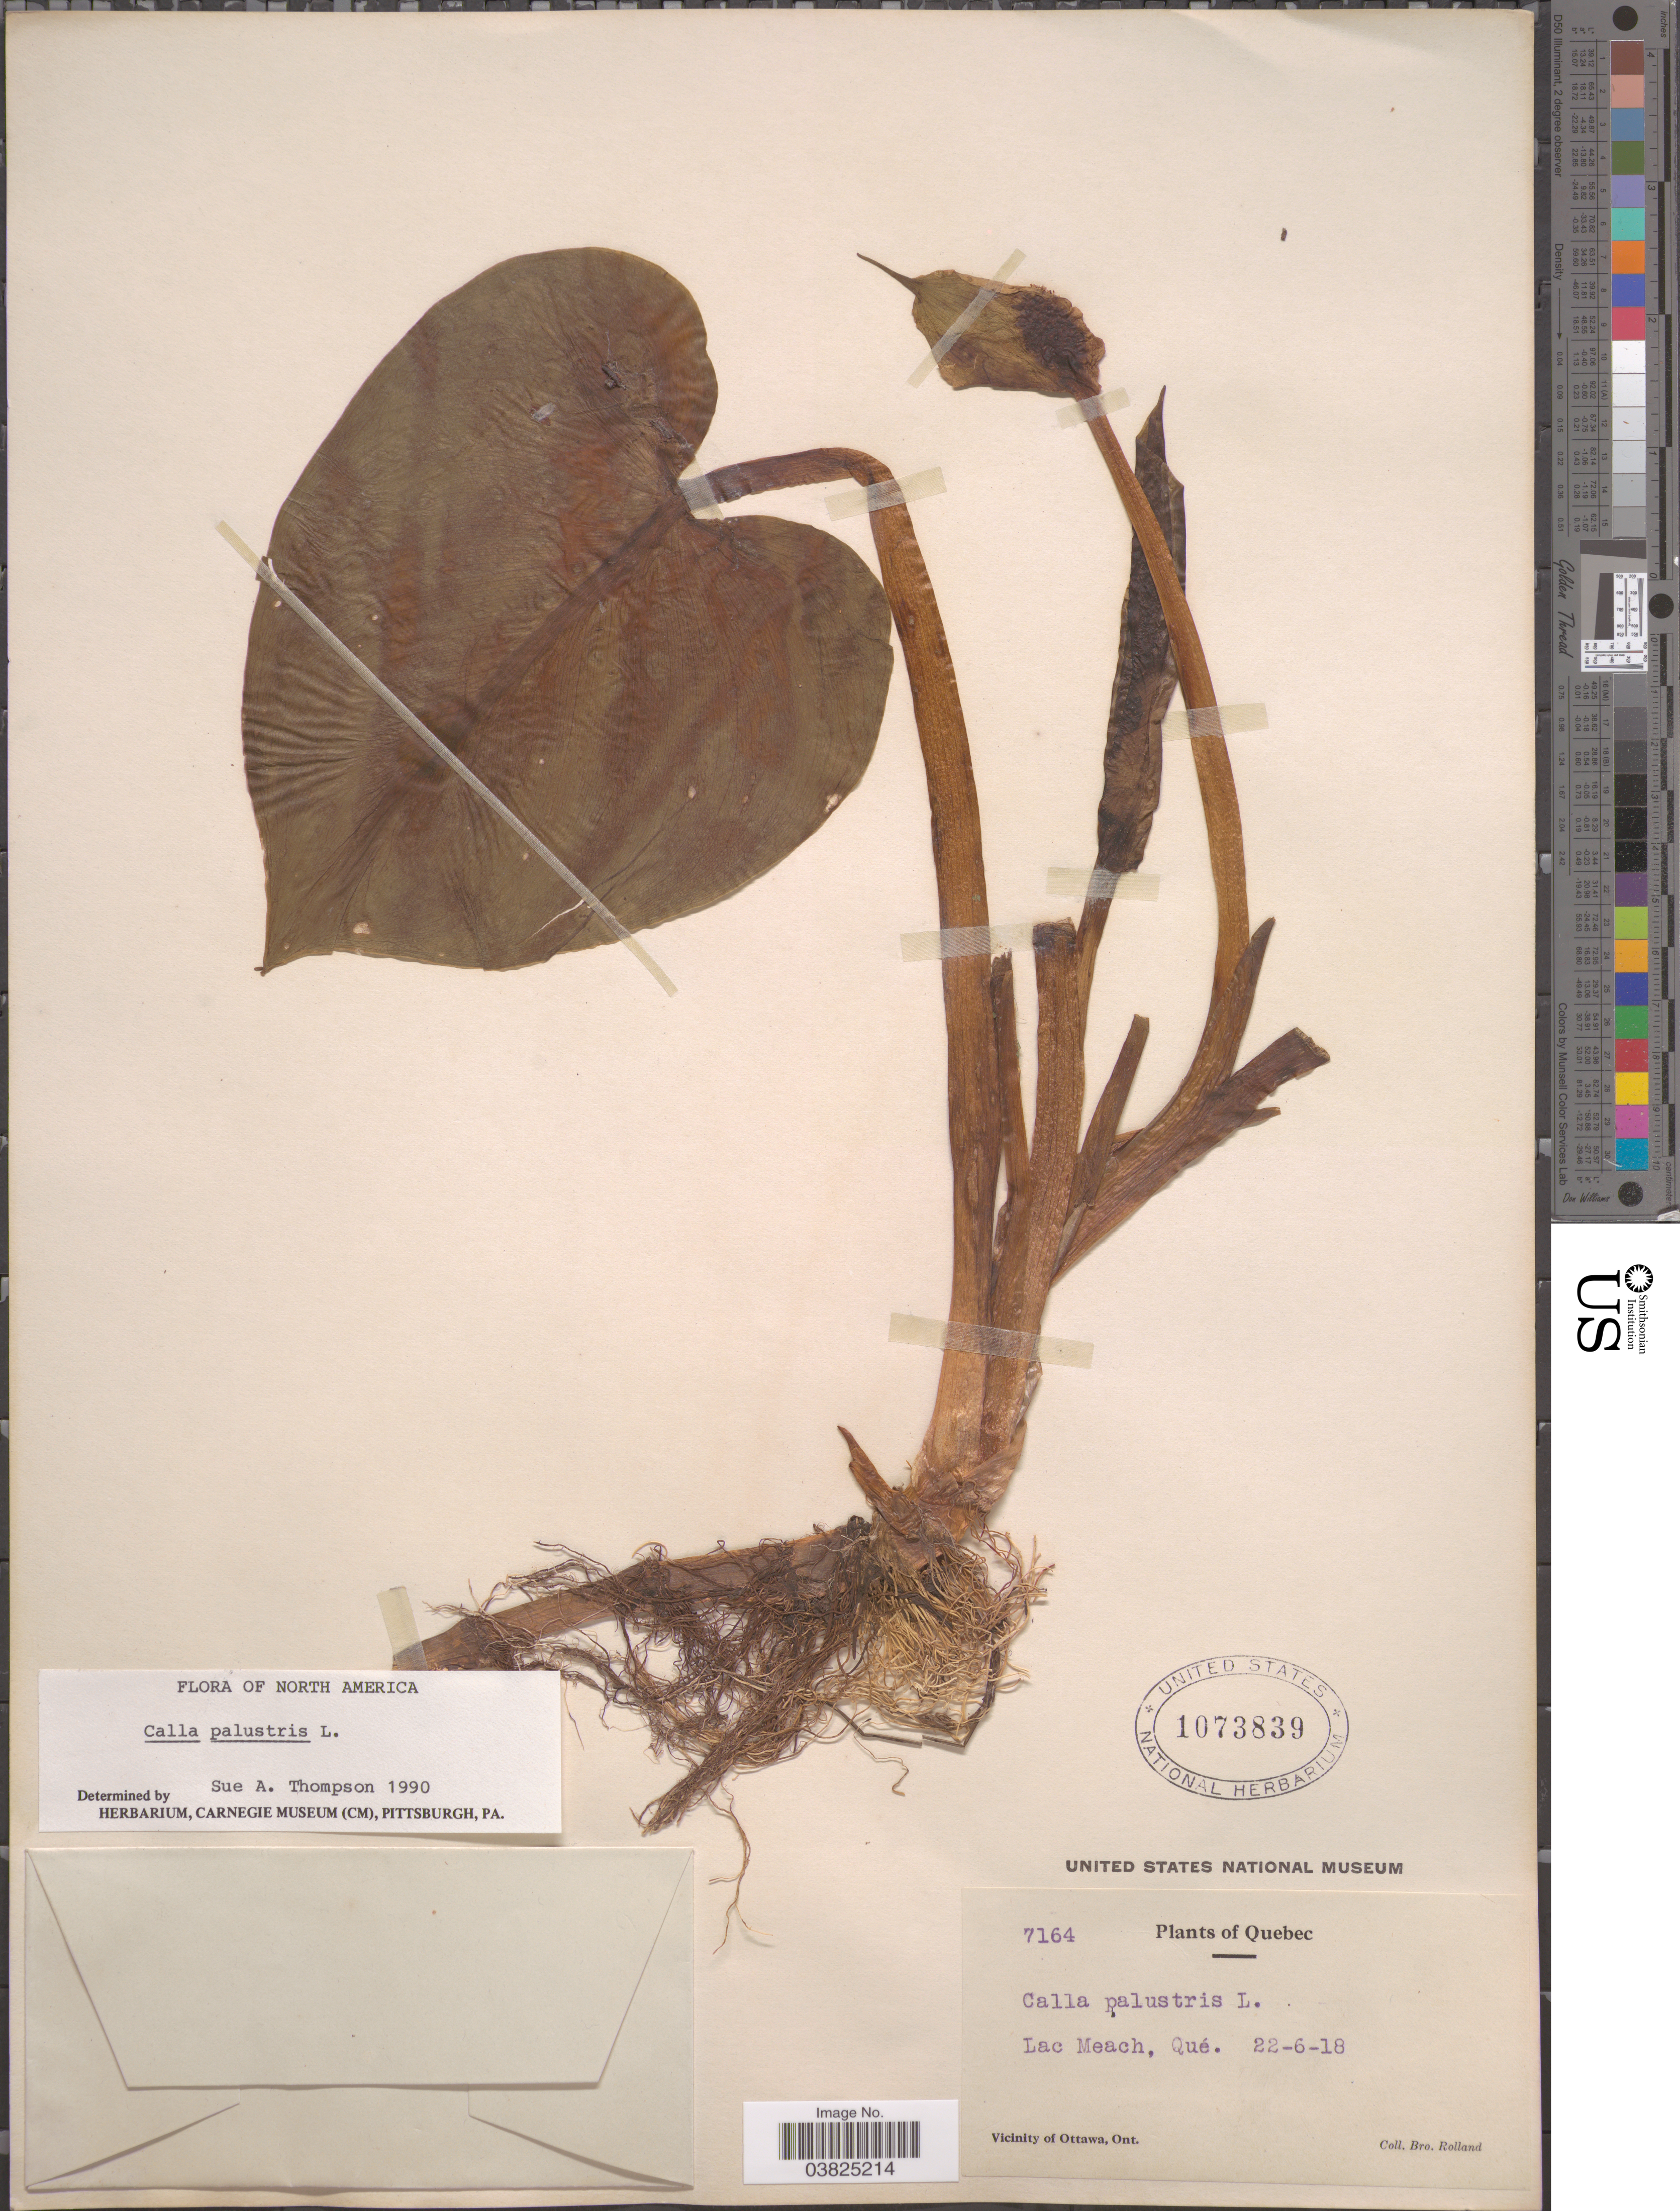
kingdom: Plantae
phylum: Tracheophyta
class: Liliopsida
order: Alismatales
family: Araceae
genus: Calla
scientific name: Calla palustris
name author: L.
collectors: B. Rolland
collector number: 7164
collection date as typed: Transcribed d/m/y: 22/6/18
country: Canada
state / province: Quebec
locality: Lac Meach. Vicinity of Ottawa.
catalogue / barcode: US 1073839